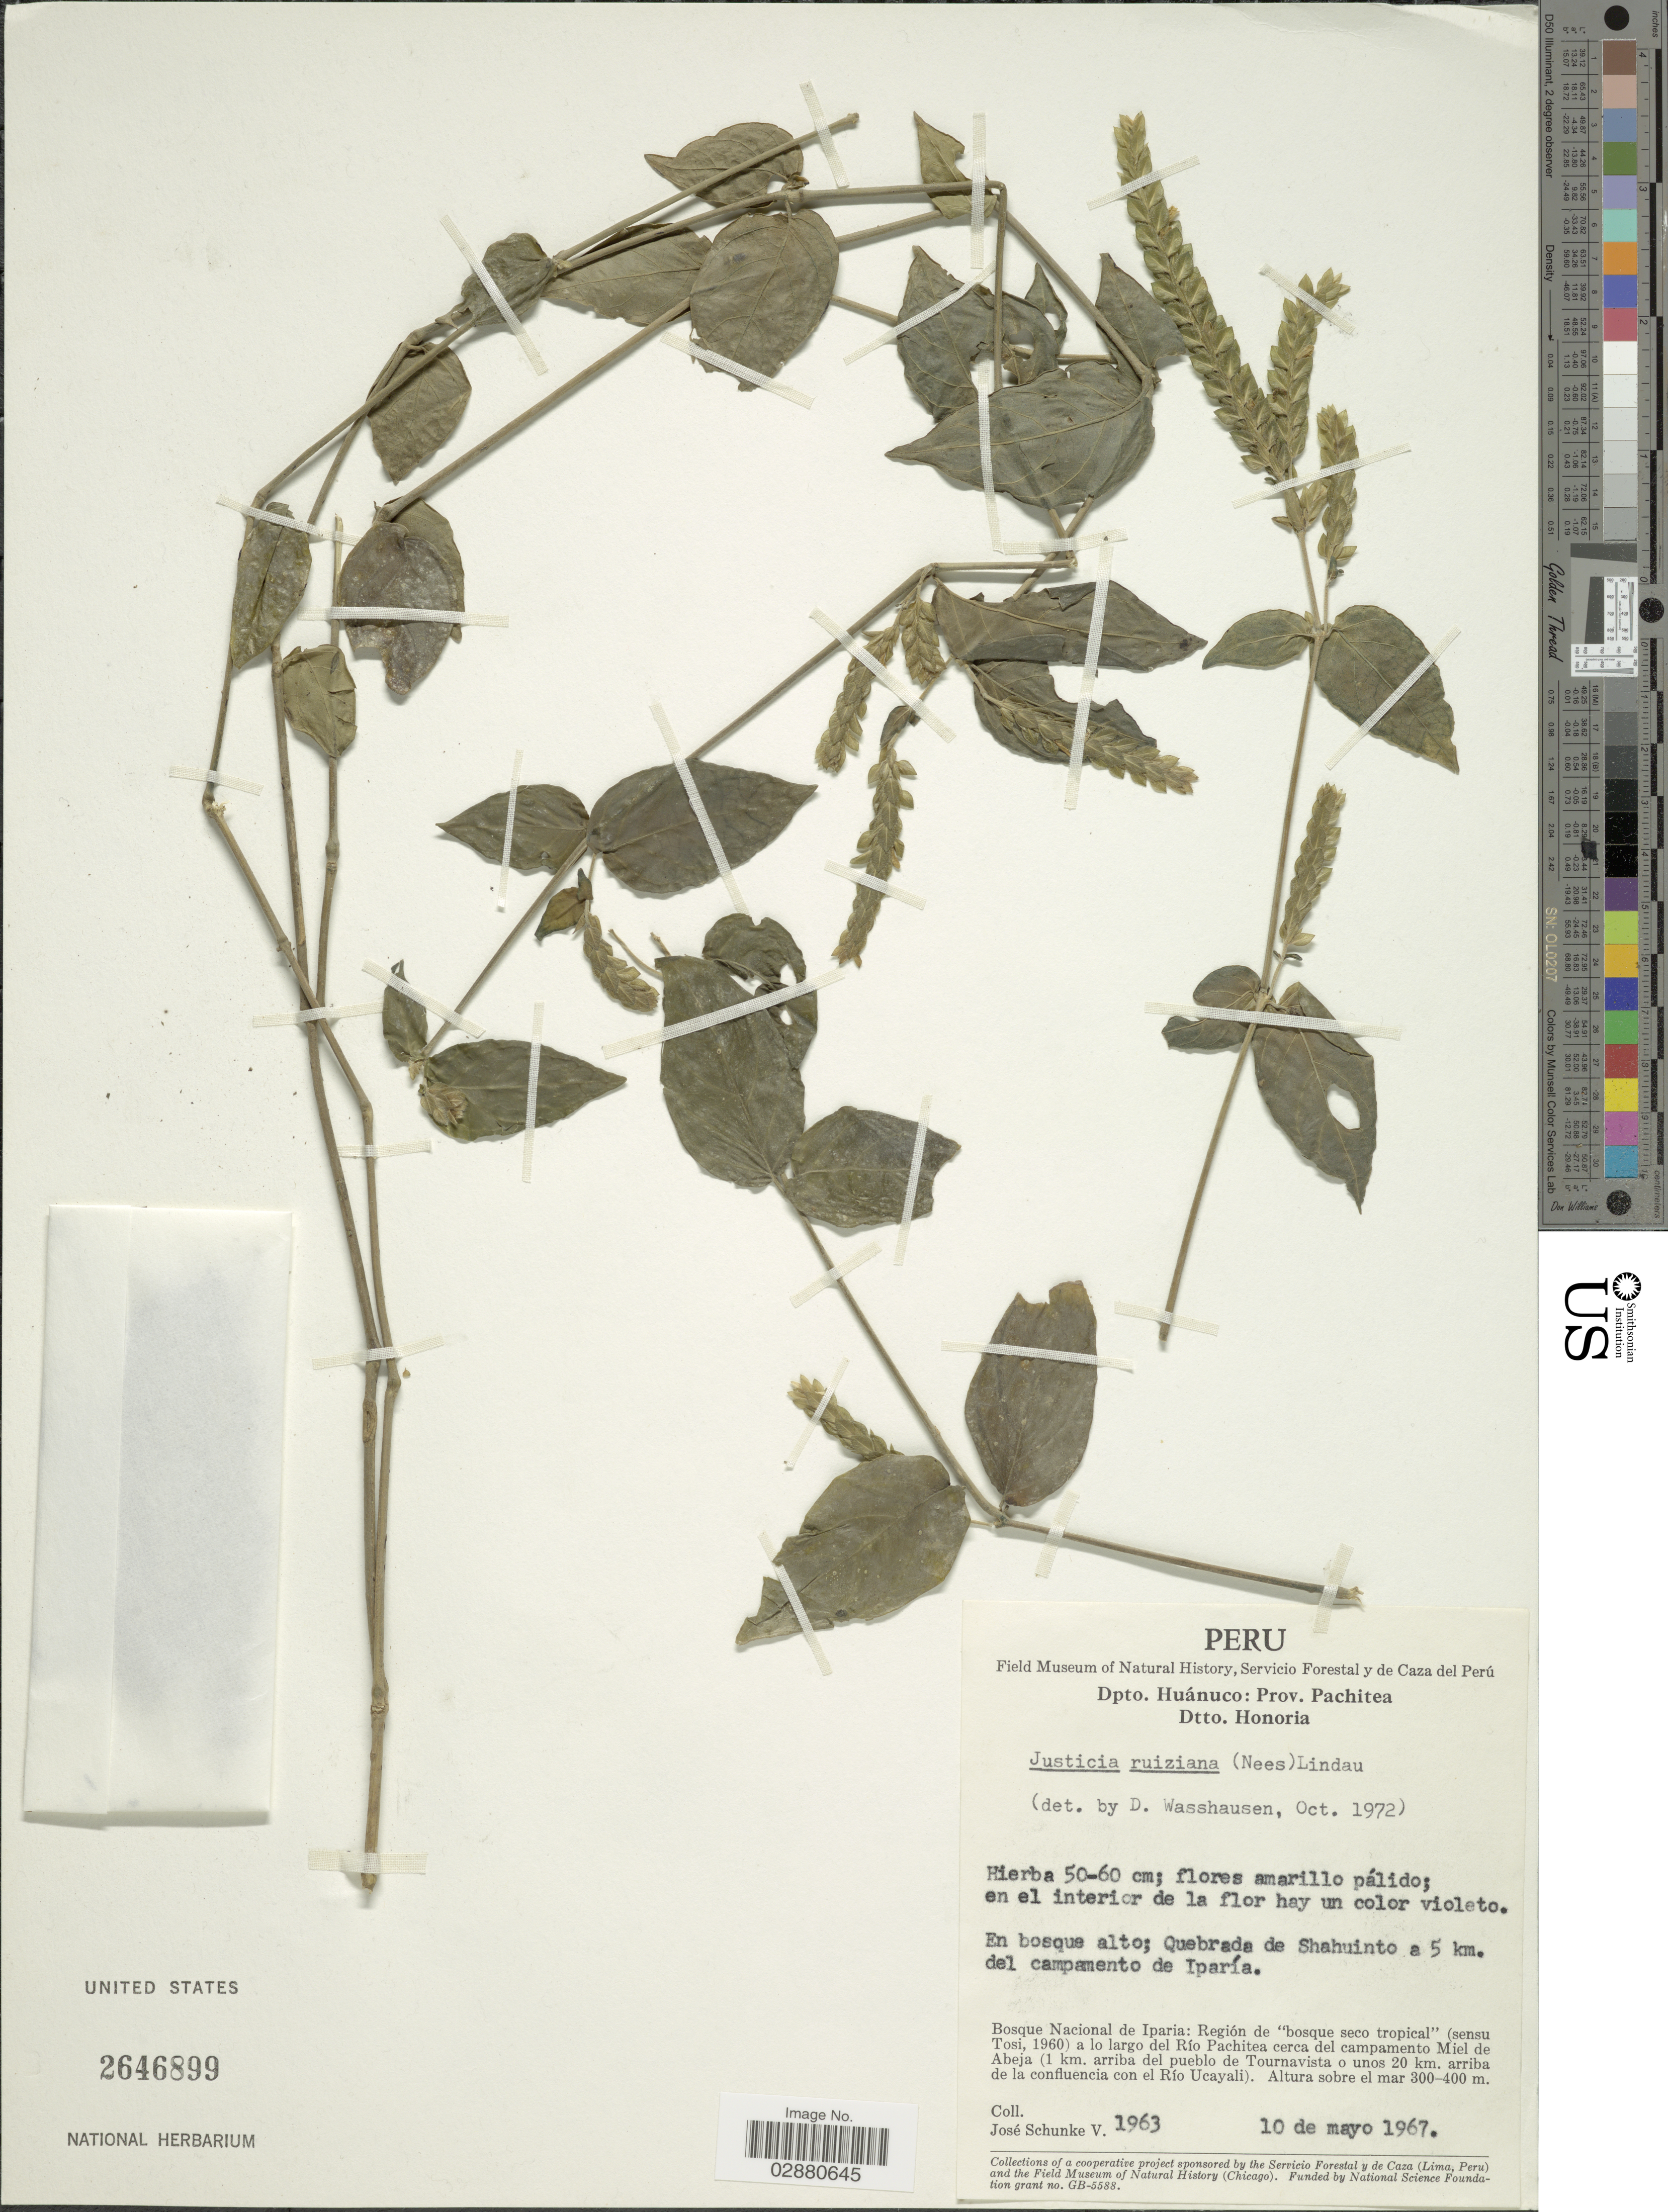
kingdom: Plantae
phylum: Tracheophyta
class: Magnoliopsida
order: Lamiales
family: Acanthaceae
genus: Justicia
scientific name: Justicia ruiziana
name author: Lindau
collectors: J. Schunke Vigo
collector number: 1963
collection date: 1967-05-10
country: Peru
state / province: Huánuco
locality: Dpto. Huánuco: Prov. Pachitea. Dtto. Honoria. Quebrada de Shahuinto a 5 km. del campamento de Iparía. Bosque Nacional de Iparia: Región de "bosque seco tropical" (sensu Tosi, 1960) a lo largo del Río Pachitea cerca del campamento Miel de Abeja (1 km. arriba del pueblo de Tournavista o unos 20 km. arriba de la confluencia con el Río Ucayali).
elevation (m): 300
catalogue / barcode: US 2646899